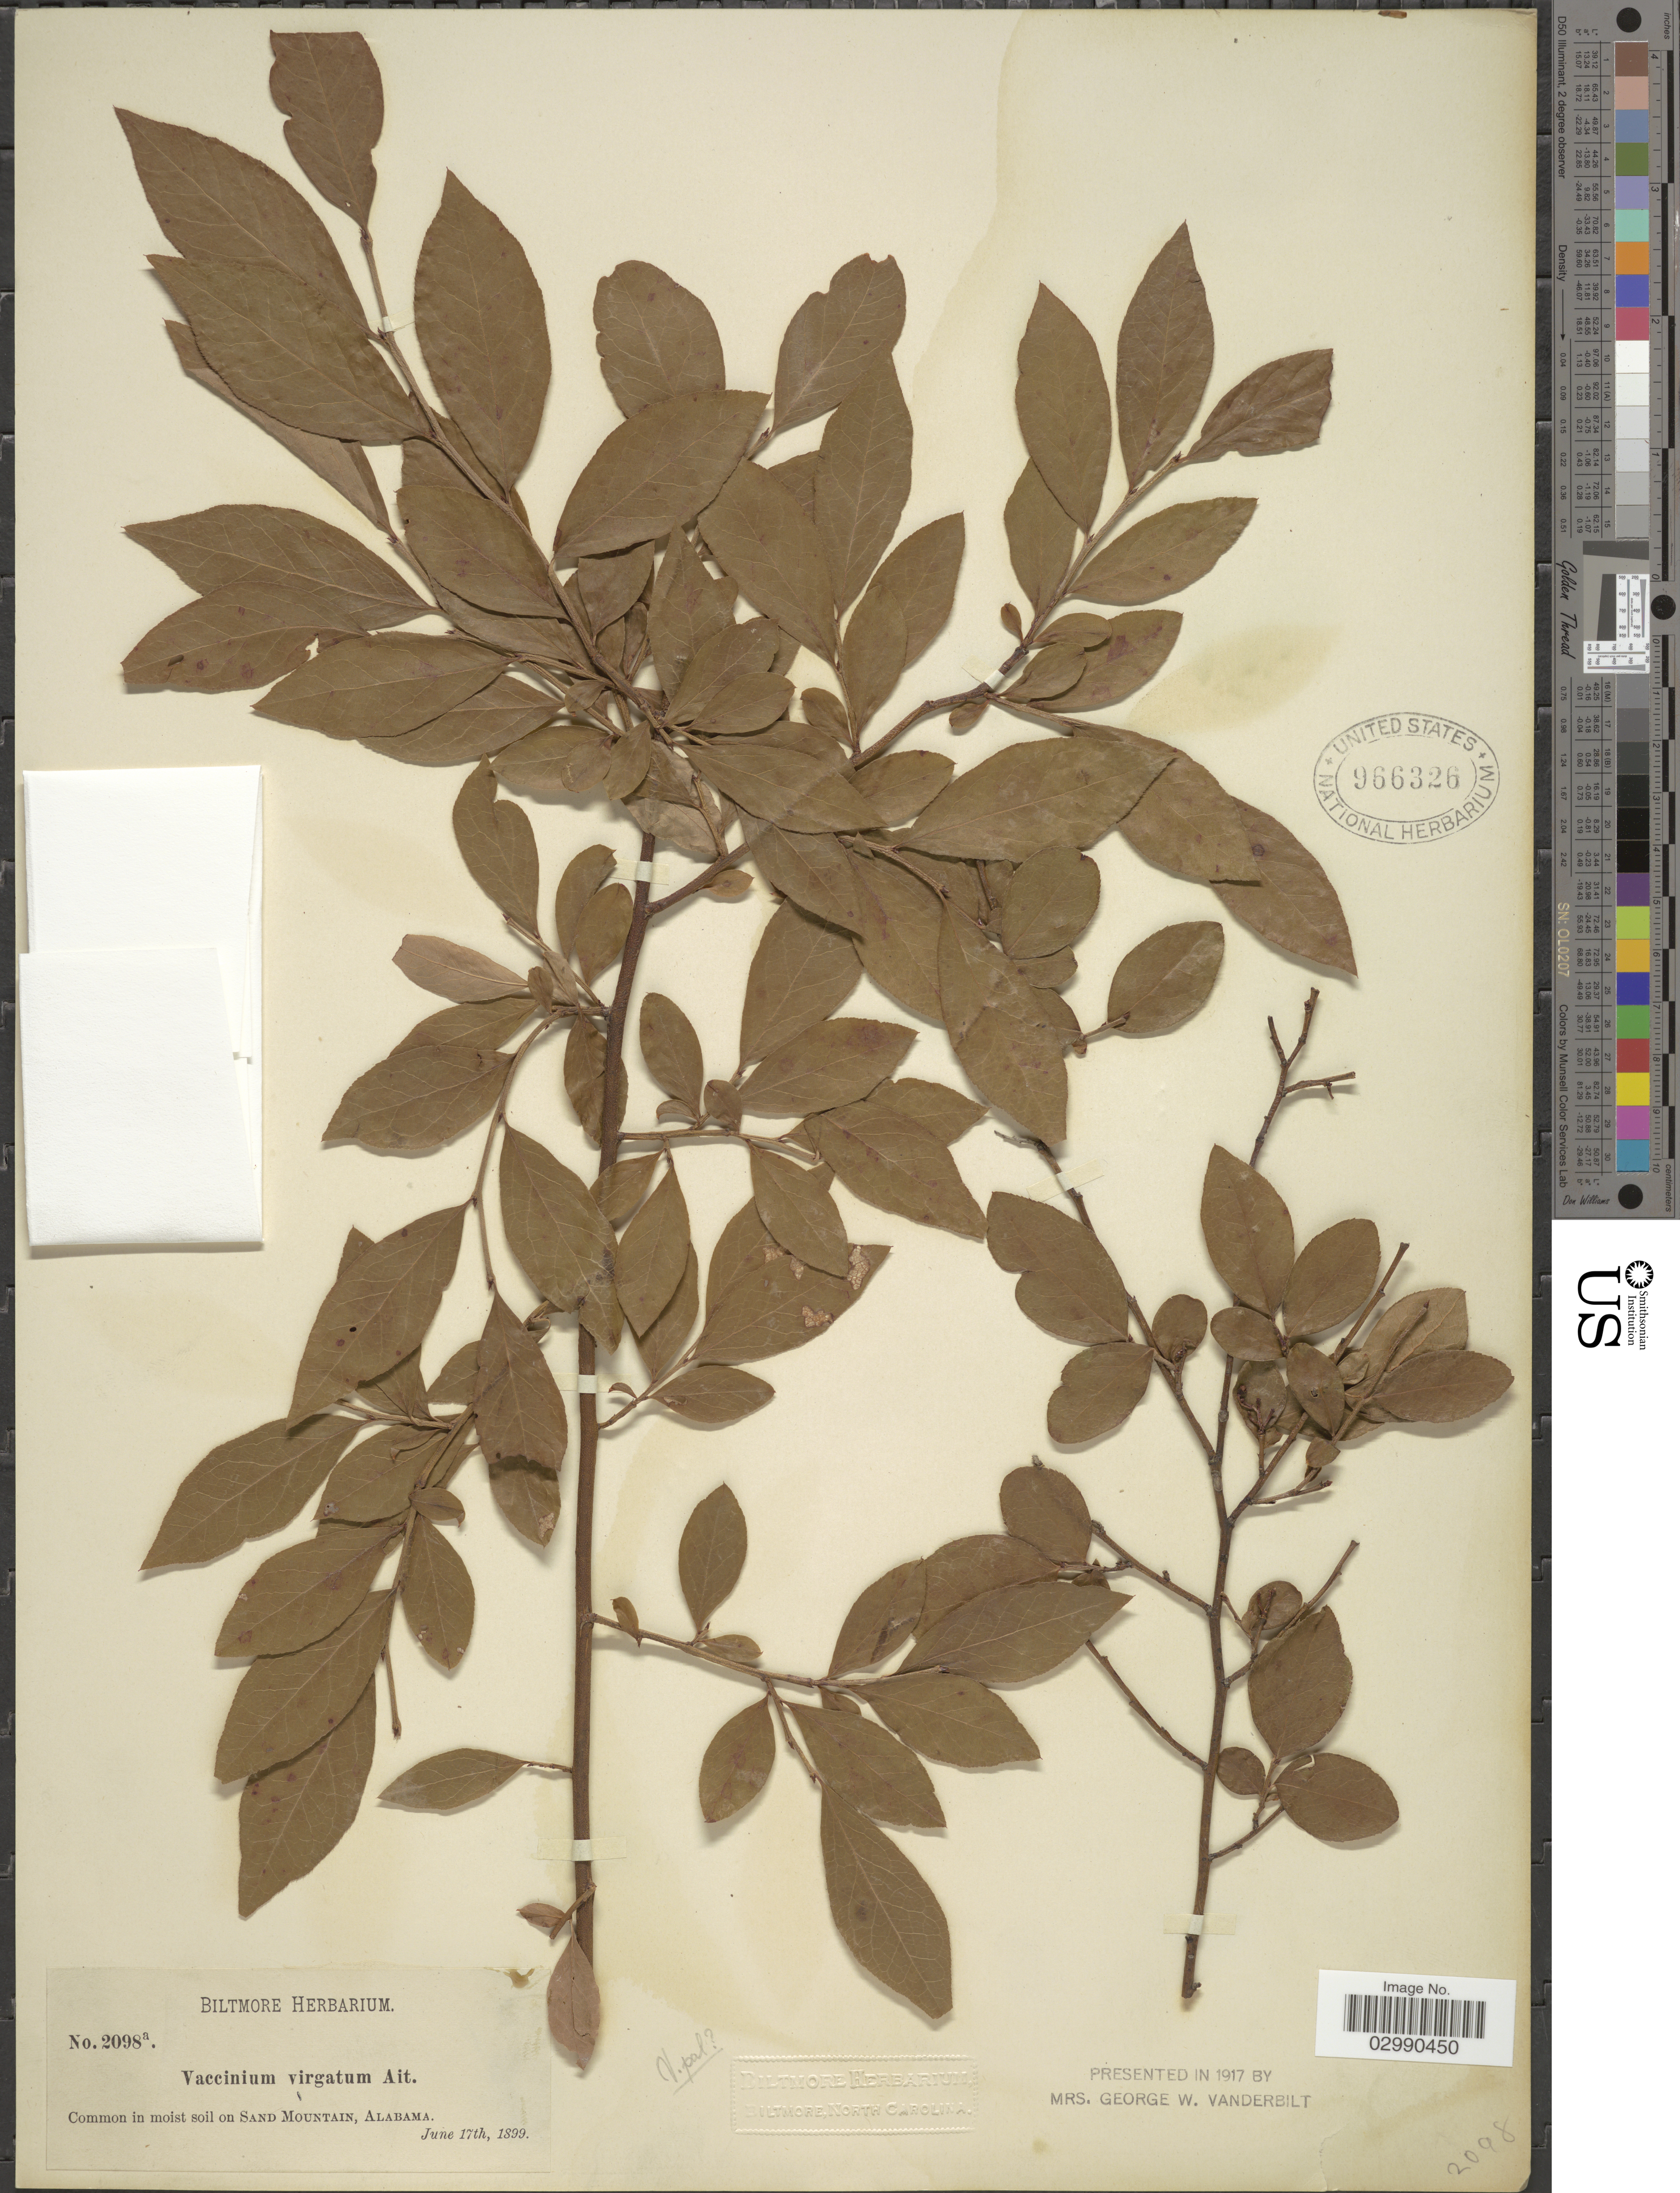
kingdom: Plantae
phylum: Tracheophyta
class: Magnoliopsida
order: Ericales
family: Ericaceae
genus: Vaccinium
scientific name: Vaccinium vacillans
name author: Kalm ex Torr.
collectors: ex herb. Biltmore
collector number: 2098a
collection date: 1899-06-17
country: United States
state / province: Alabama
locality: On Sand Mountain.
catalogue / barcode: US 966326